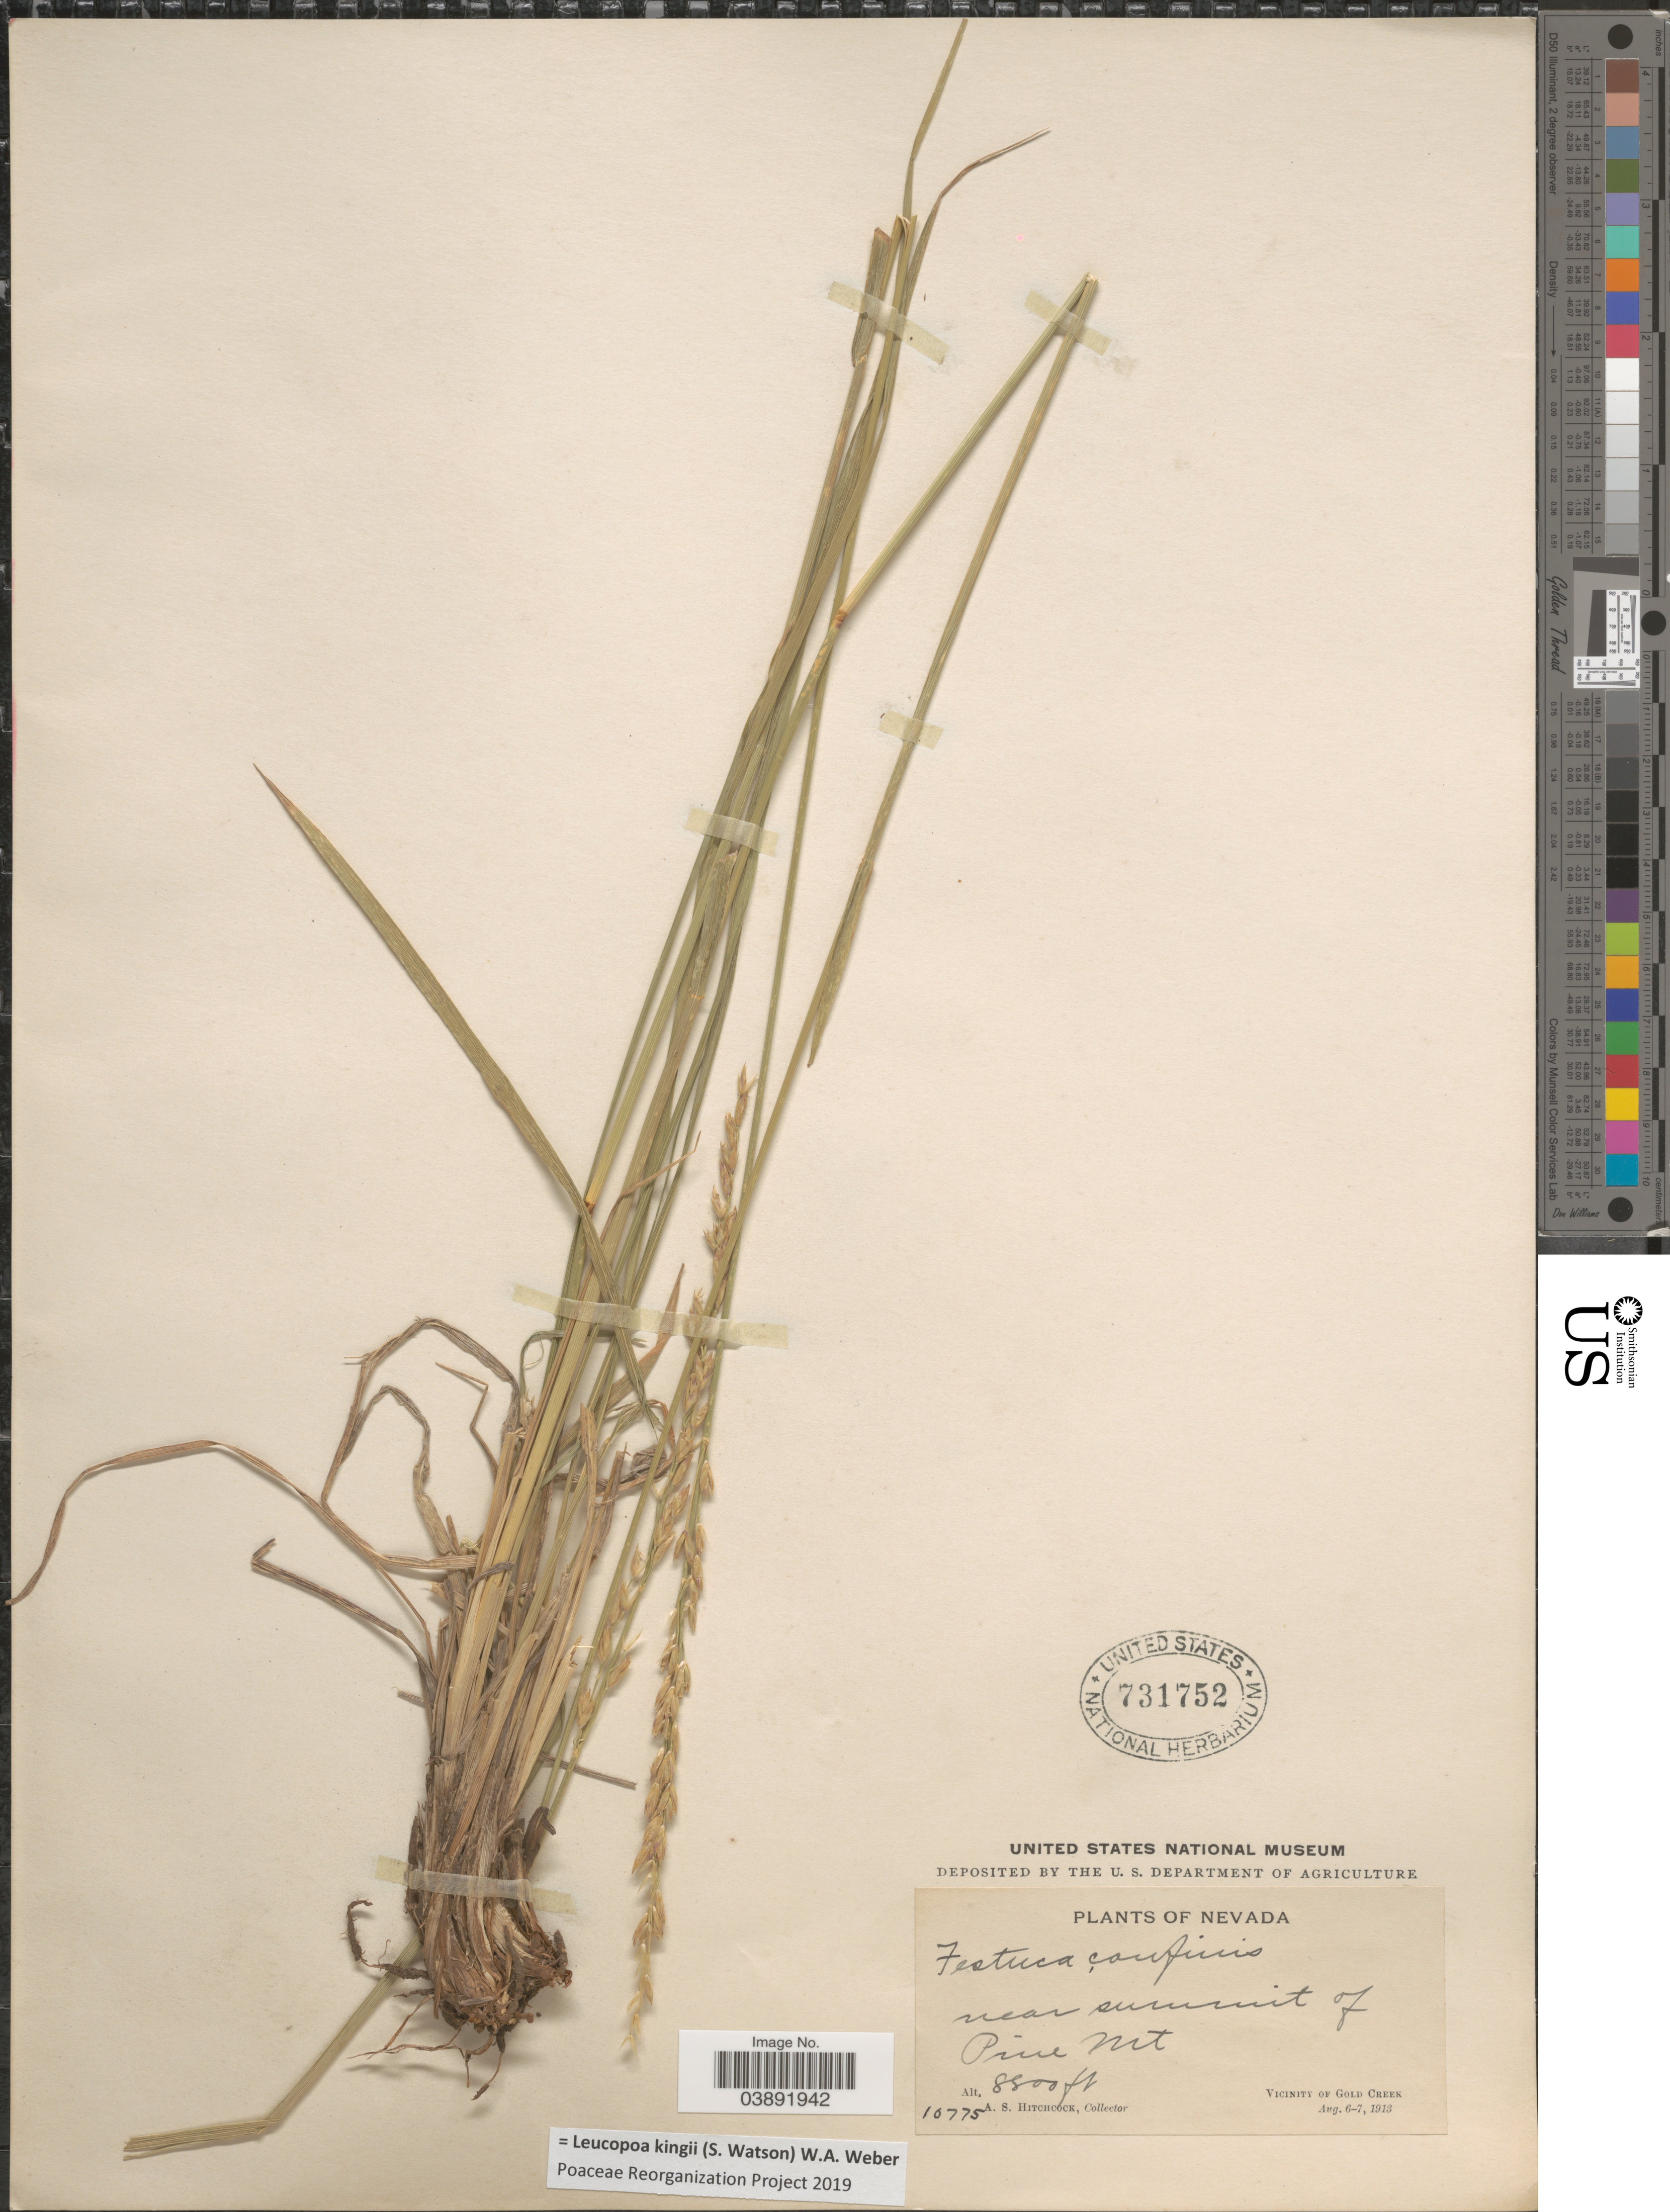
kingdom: Plantae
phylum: Tracheophyta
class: Liliopsida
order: Poales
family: Poaceae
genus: Hesperochloa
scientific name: Hesperochloa kingii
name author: (S. Watson) Rydb.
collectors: A. S. Hitchcock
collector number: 10775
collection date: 1913-08-06/1913-08-07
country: United States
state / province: Nevada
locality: Near summit of Pine Mt. Vicinity of Gold Creek.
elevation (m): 2682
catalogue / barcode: US 731752